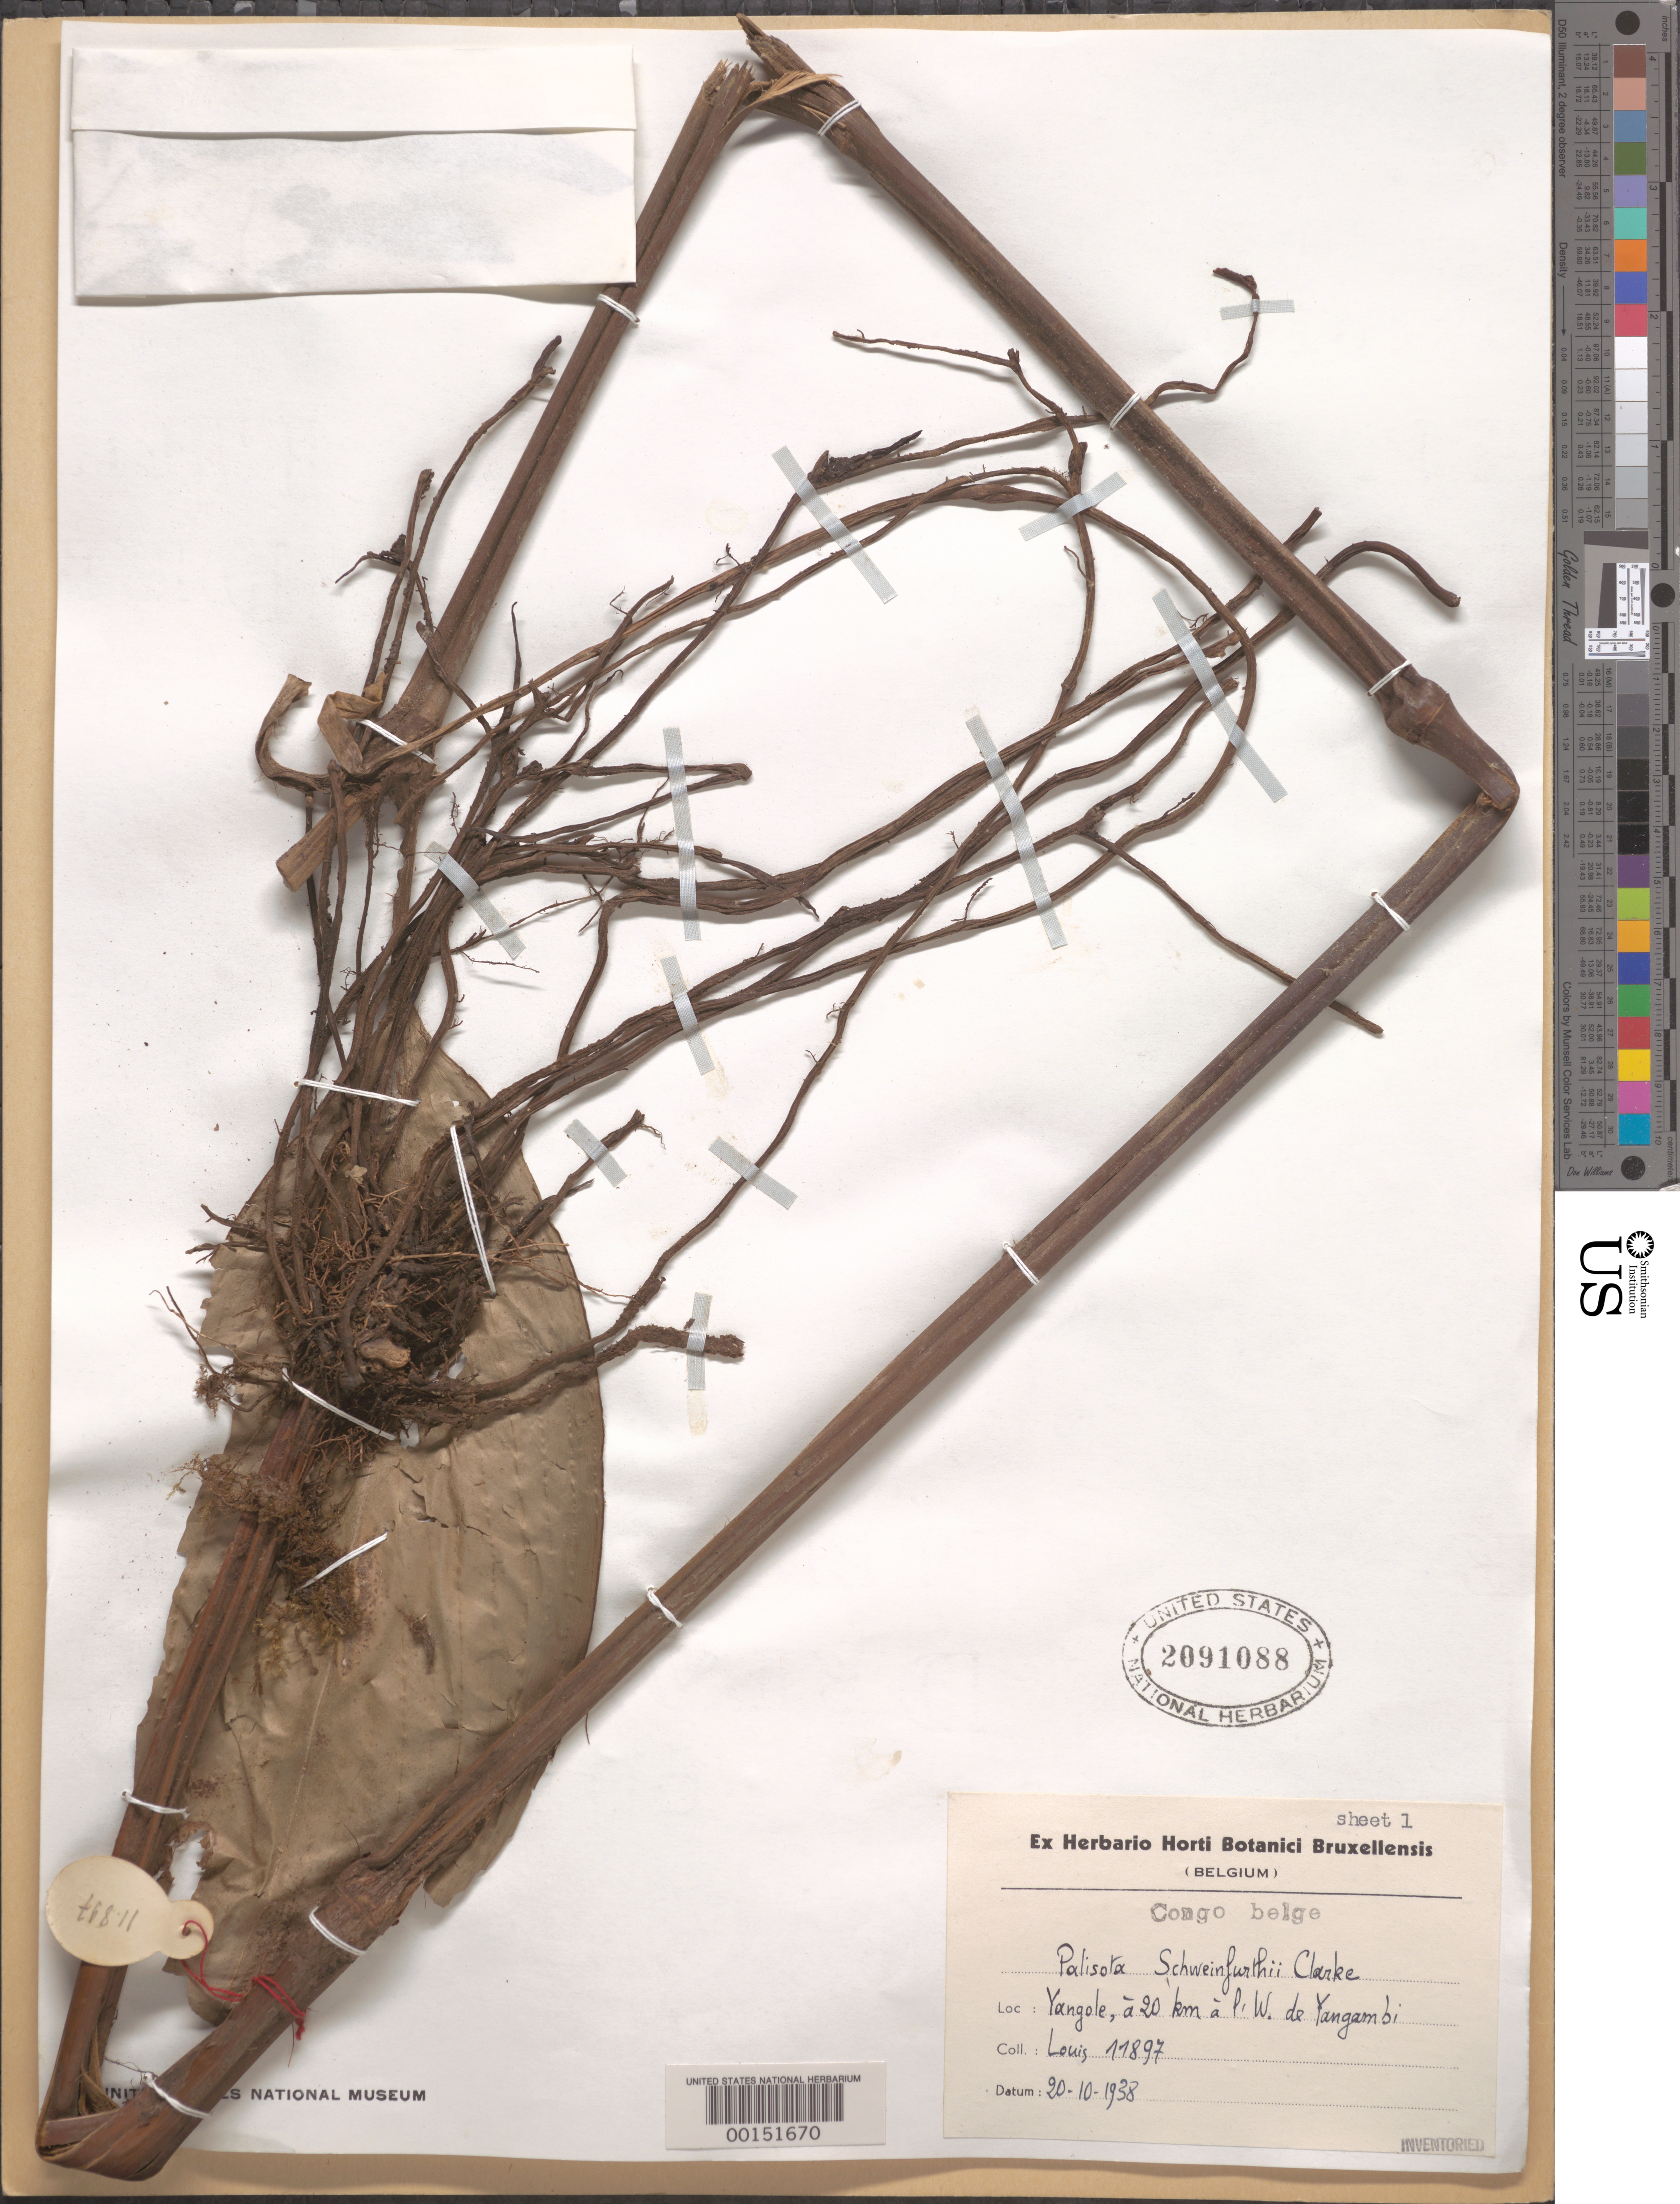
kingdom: Plantae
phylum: Tracheophyta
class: Liliopsida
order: Commelinales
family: Commelinaceae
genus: Palisota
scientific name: Palisota schweinfurthii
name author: C.B. Clarke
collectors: J. Louis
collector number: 11897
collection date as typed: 20 Oct 1938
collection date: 1938-10-20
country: Congo, Democratic Republic of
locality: Yalibwa, 20 km from Yangami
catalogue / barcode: US 2091088